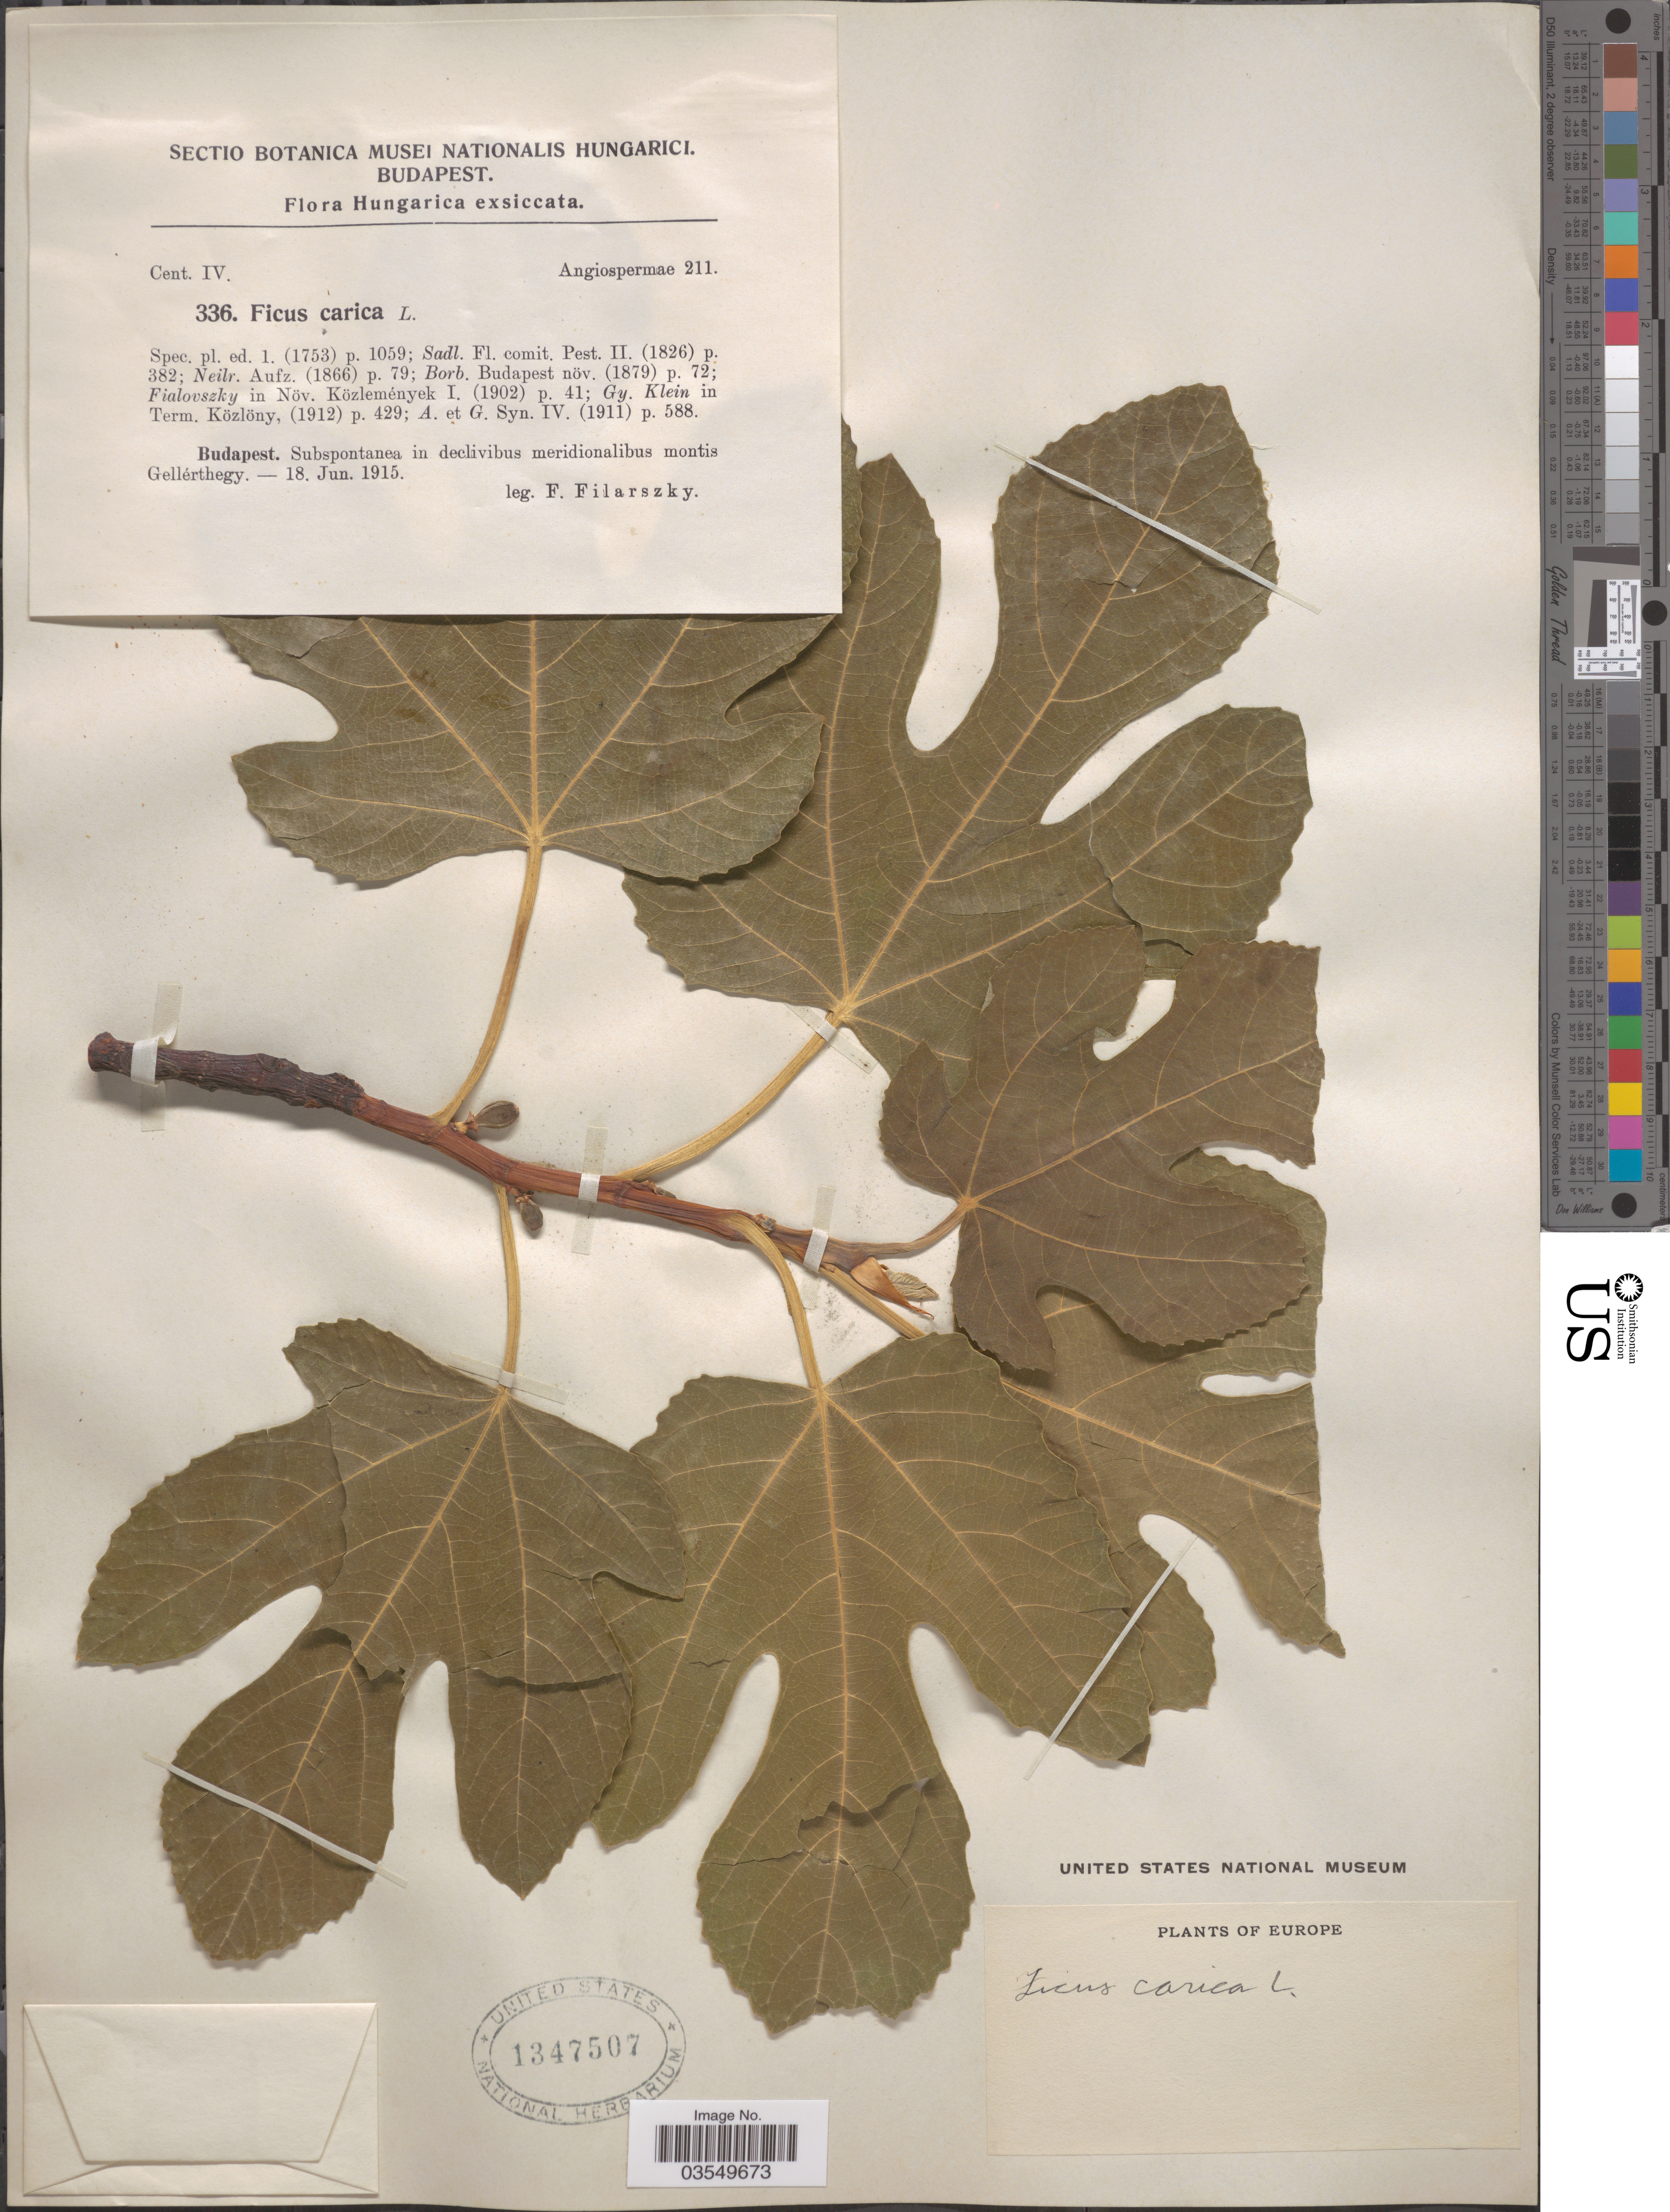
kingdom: Plantae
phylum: Tracheophyta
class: Magnoliopsida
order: Rosales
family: Moraceae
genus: Ficus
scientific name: Ficus carica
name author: L.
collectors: F. Filarszky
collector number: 336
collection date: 1915-06-18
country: Hungary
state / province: Budapest, Capital District of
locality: Budapest. Subspontanea in declivibus meridionalibus montis Gellérthegy.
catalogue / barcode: US 1347507